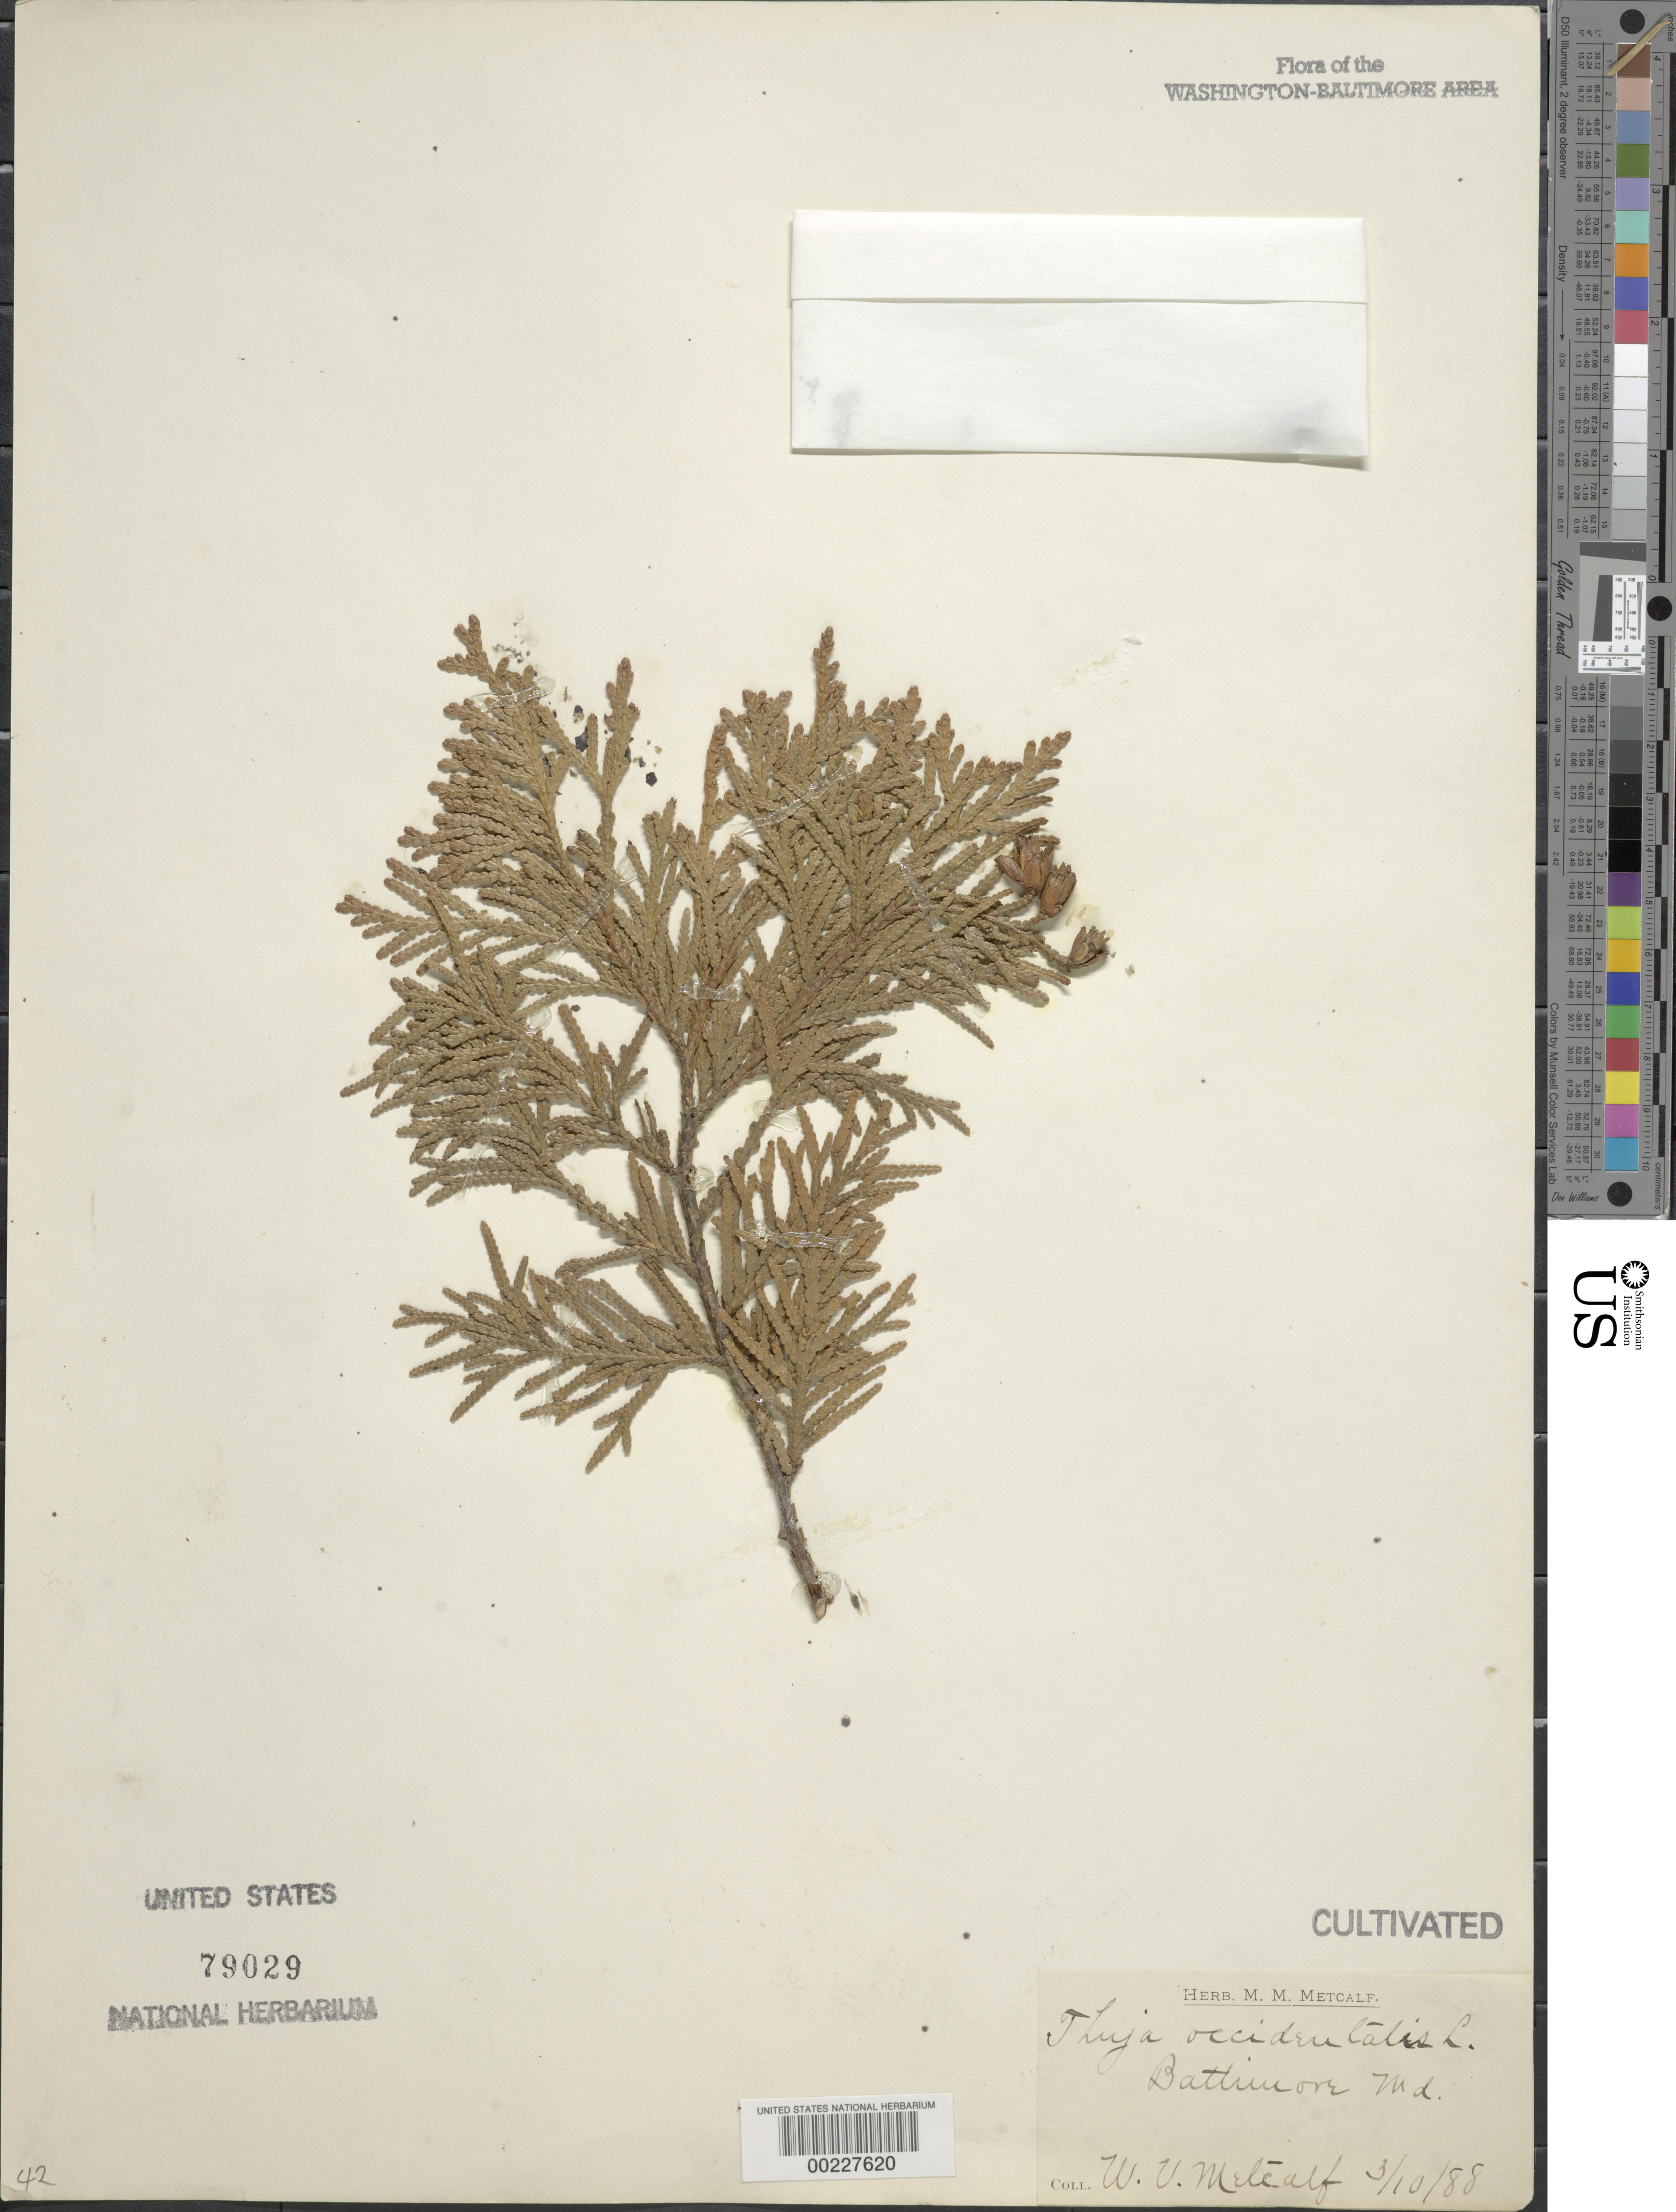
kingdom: Plantae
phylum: Tracheophyta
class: Pinopsida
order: Pinales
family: Cupressaceae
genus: Thuja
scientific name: Thuja occidentalis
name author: L.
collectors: W. Metcalf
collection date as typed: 10 Mar 1888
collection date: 1888-03-10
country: United States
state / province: Maryland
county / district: City of Baltimore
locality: Baltimore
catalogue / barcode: US 79029